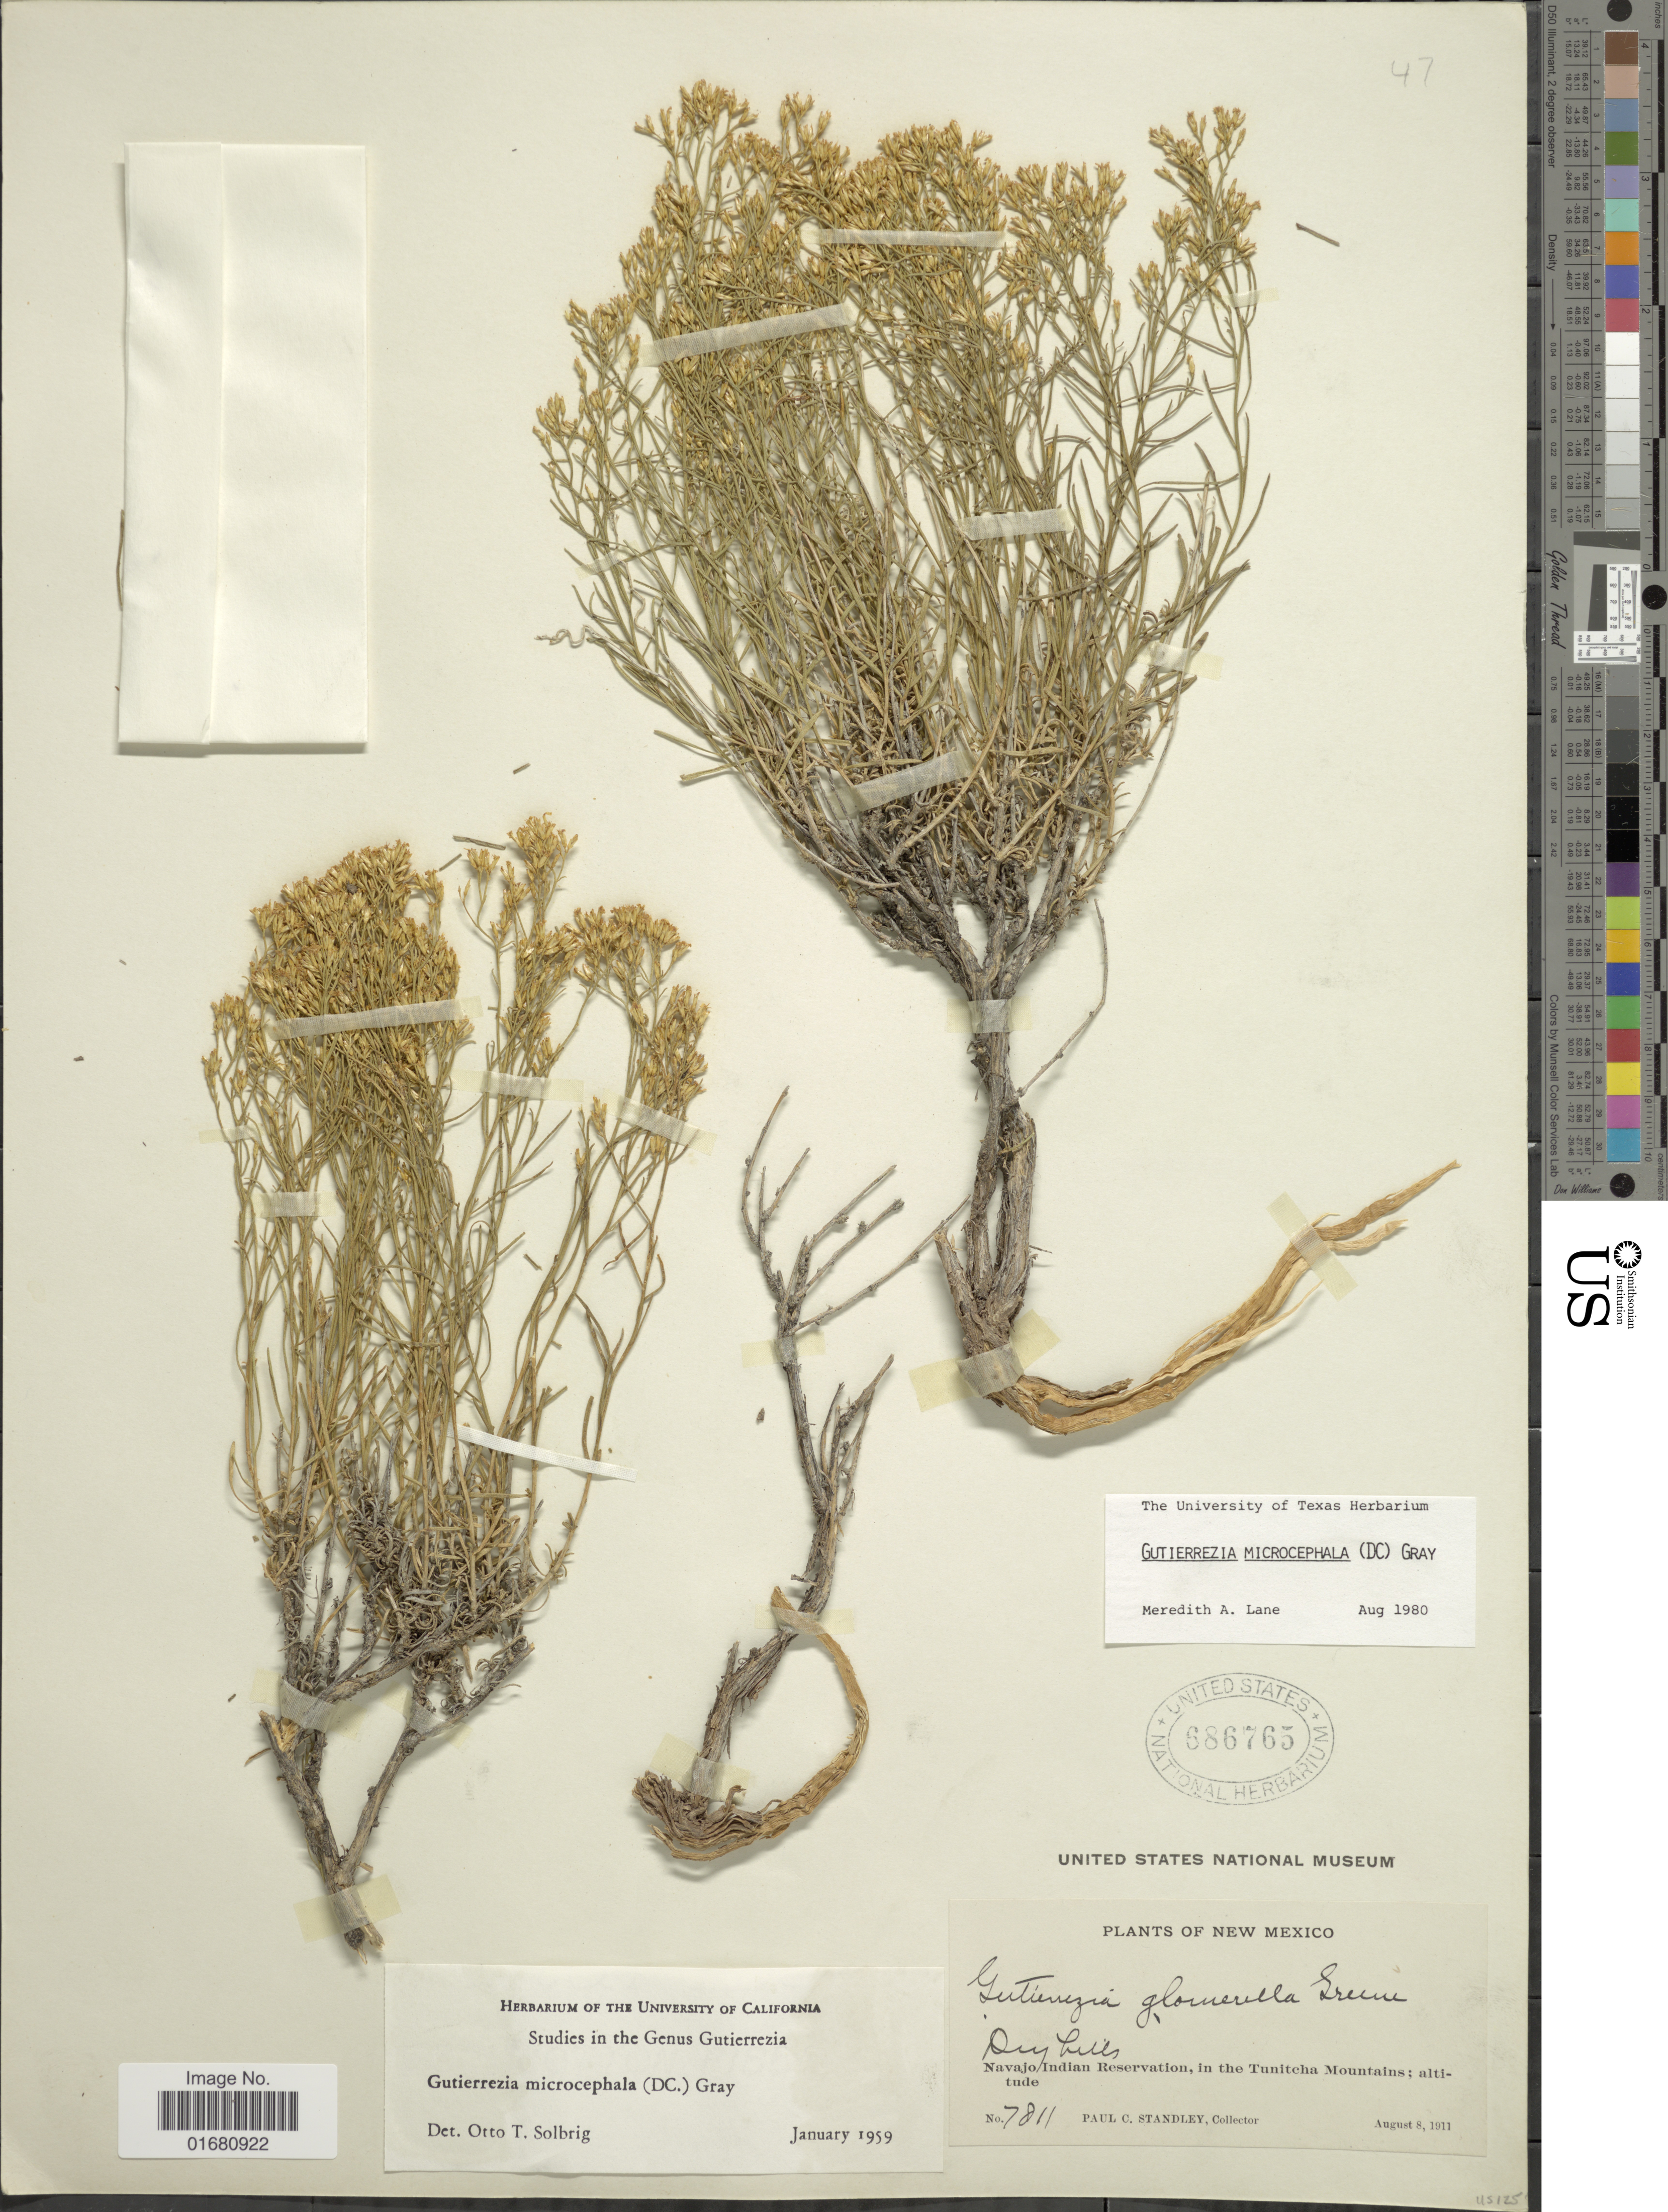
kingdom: Plantae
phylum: Tracheophyta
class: Magnoliopsida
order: Asterales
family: Asteraceae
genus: Gutierrezia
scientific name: Gutierrezia microcephala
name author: (DC.) A. Gray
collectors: P. C. Standley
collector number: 7811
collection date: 1911-08-08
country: United States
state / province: New Mexico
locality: Navajo Indian Reservation, in the Tunitcha Mountains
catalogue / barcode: US 686765